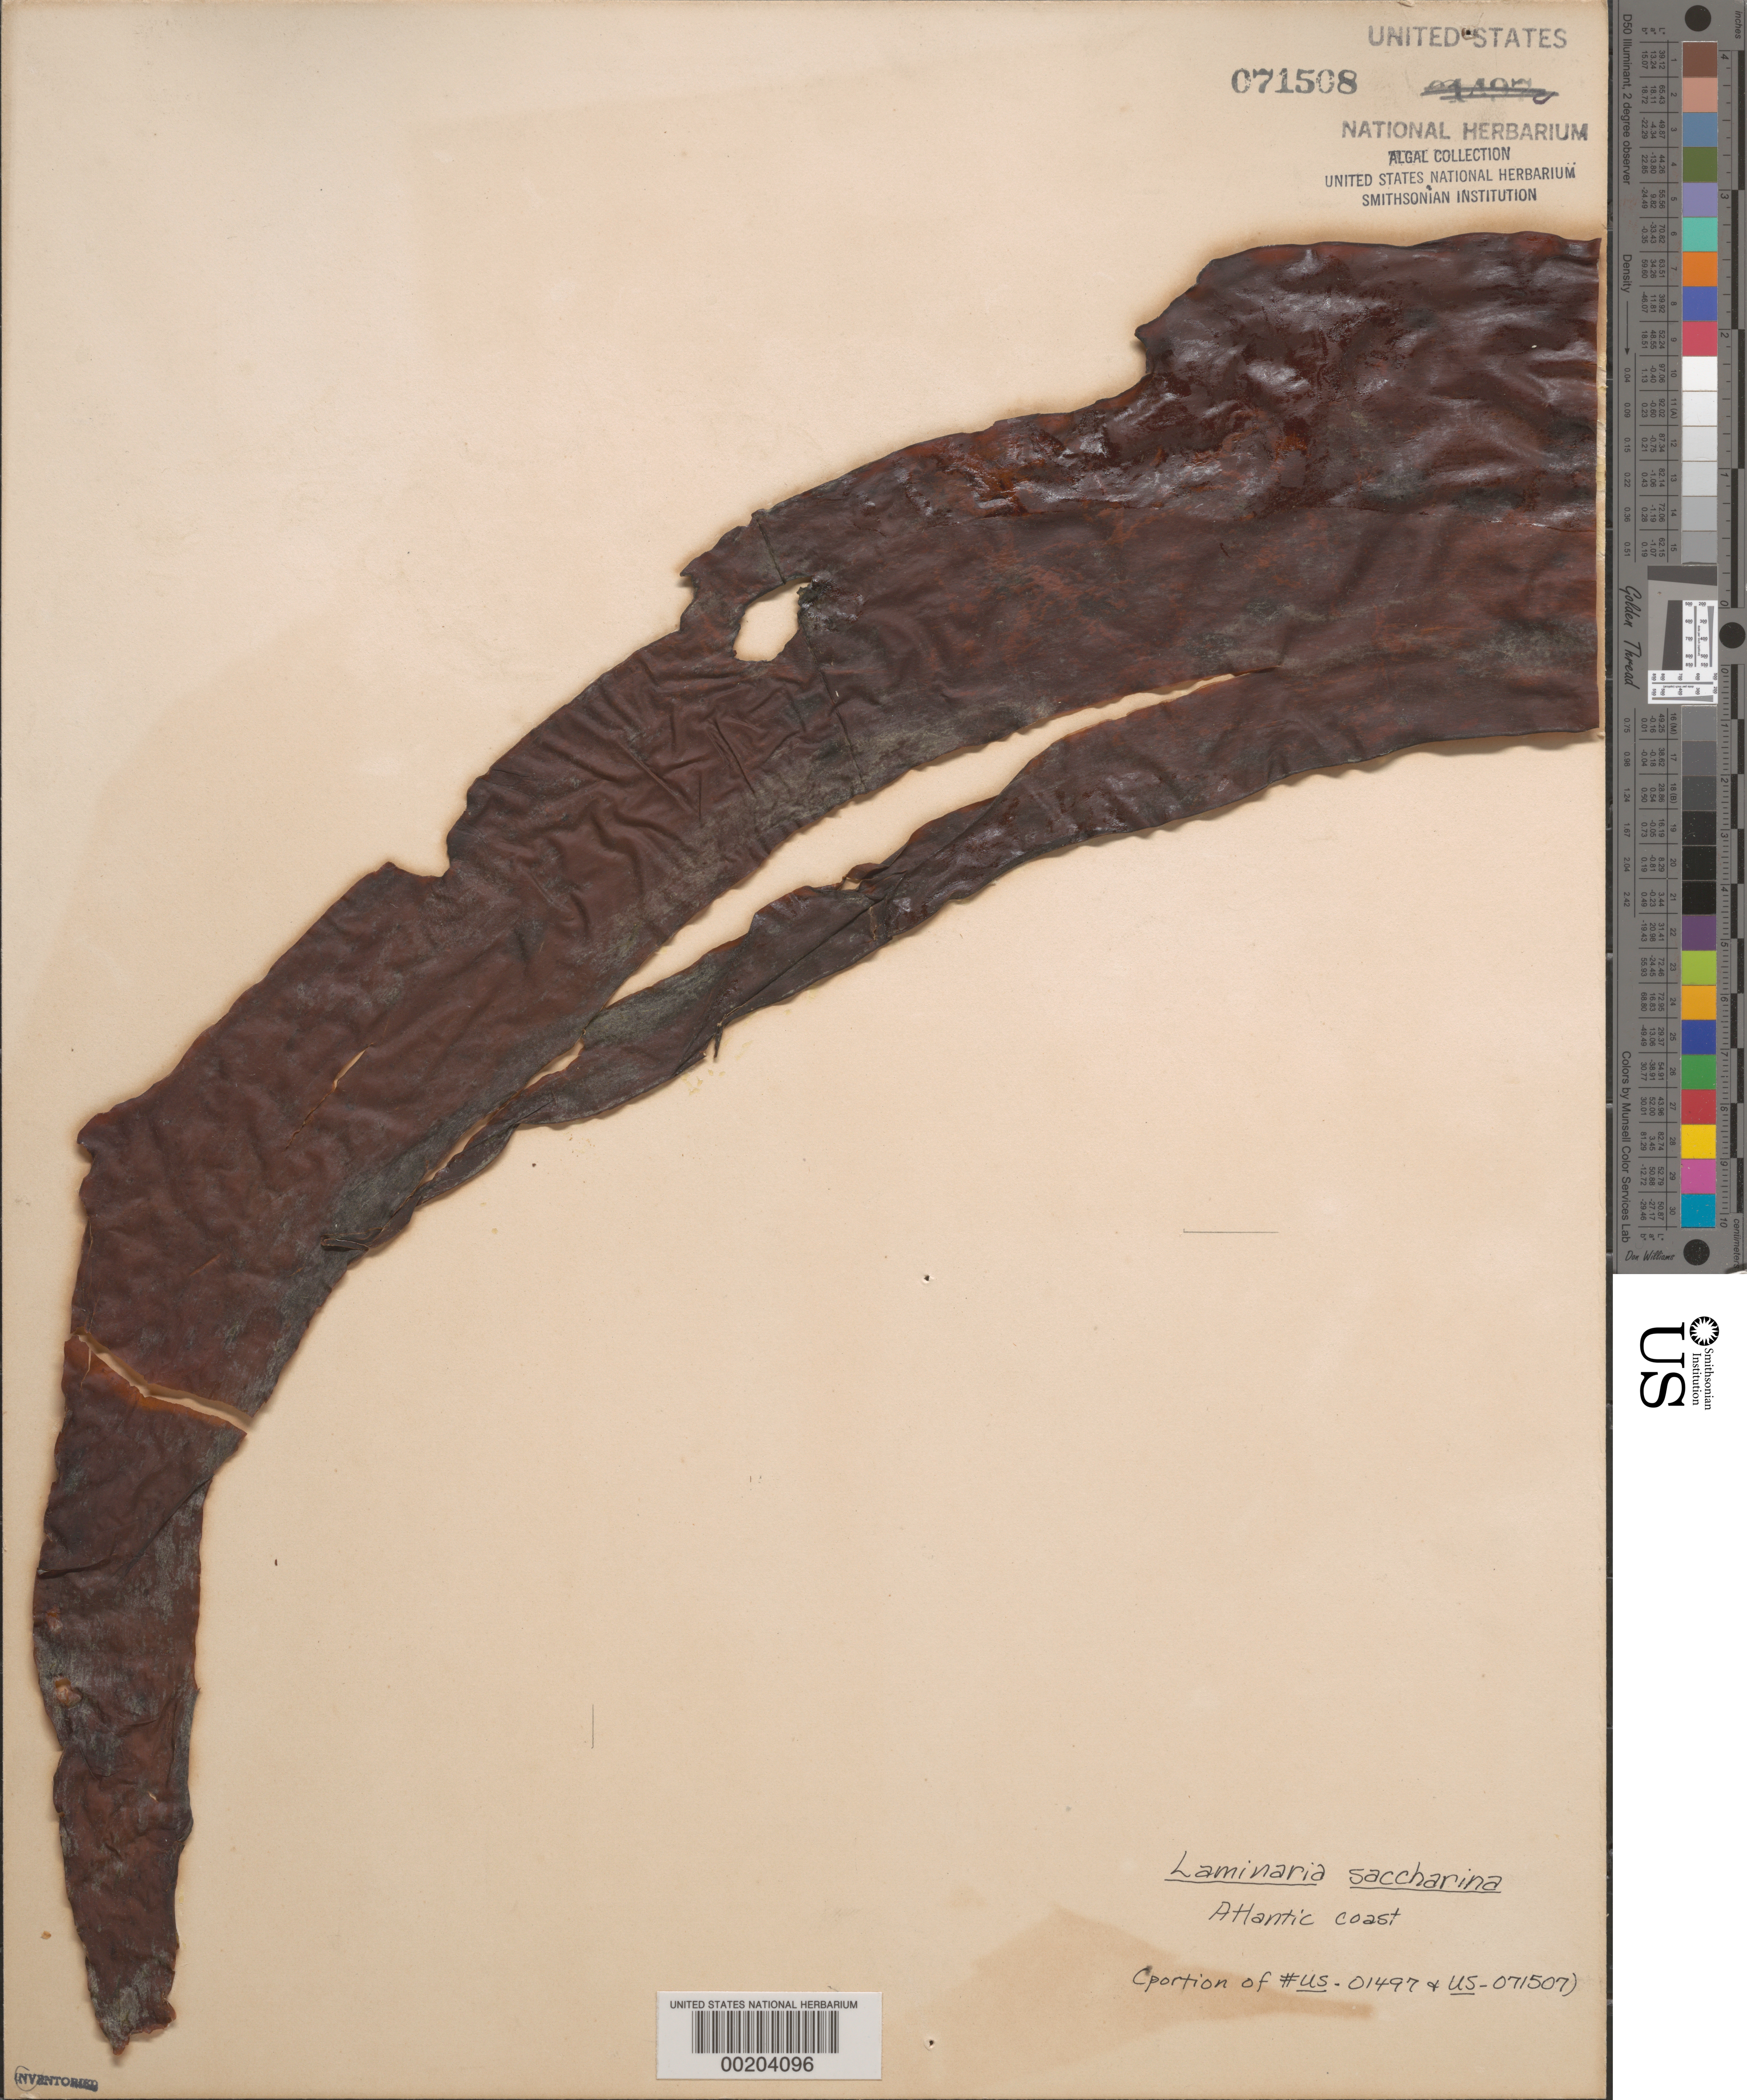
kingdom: Chromista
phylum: Ochrophyta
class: Phaeophyceae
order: Laminariales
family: Laminariaceae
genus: Saccharina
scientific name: Saccharina latissima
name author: C.E. Lane et al.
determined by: Algae name updating Project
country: United States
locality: Atlantic coast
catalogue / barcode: US 71508